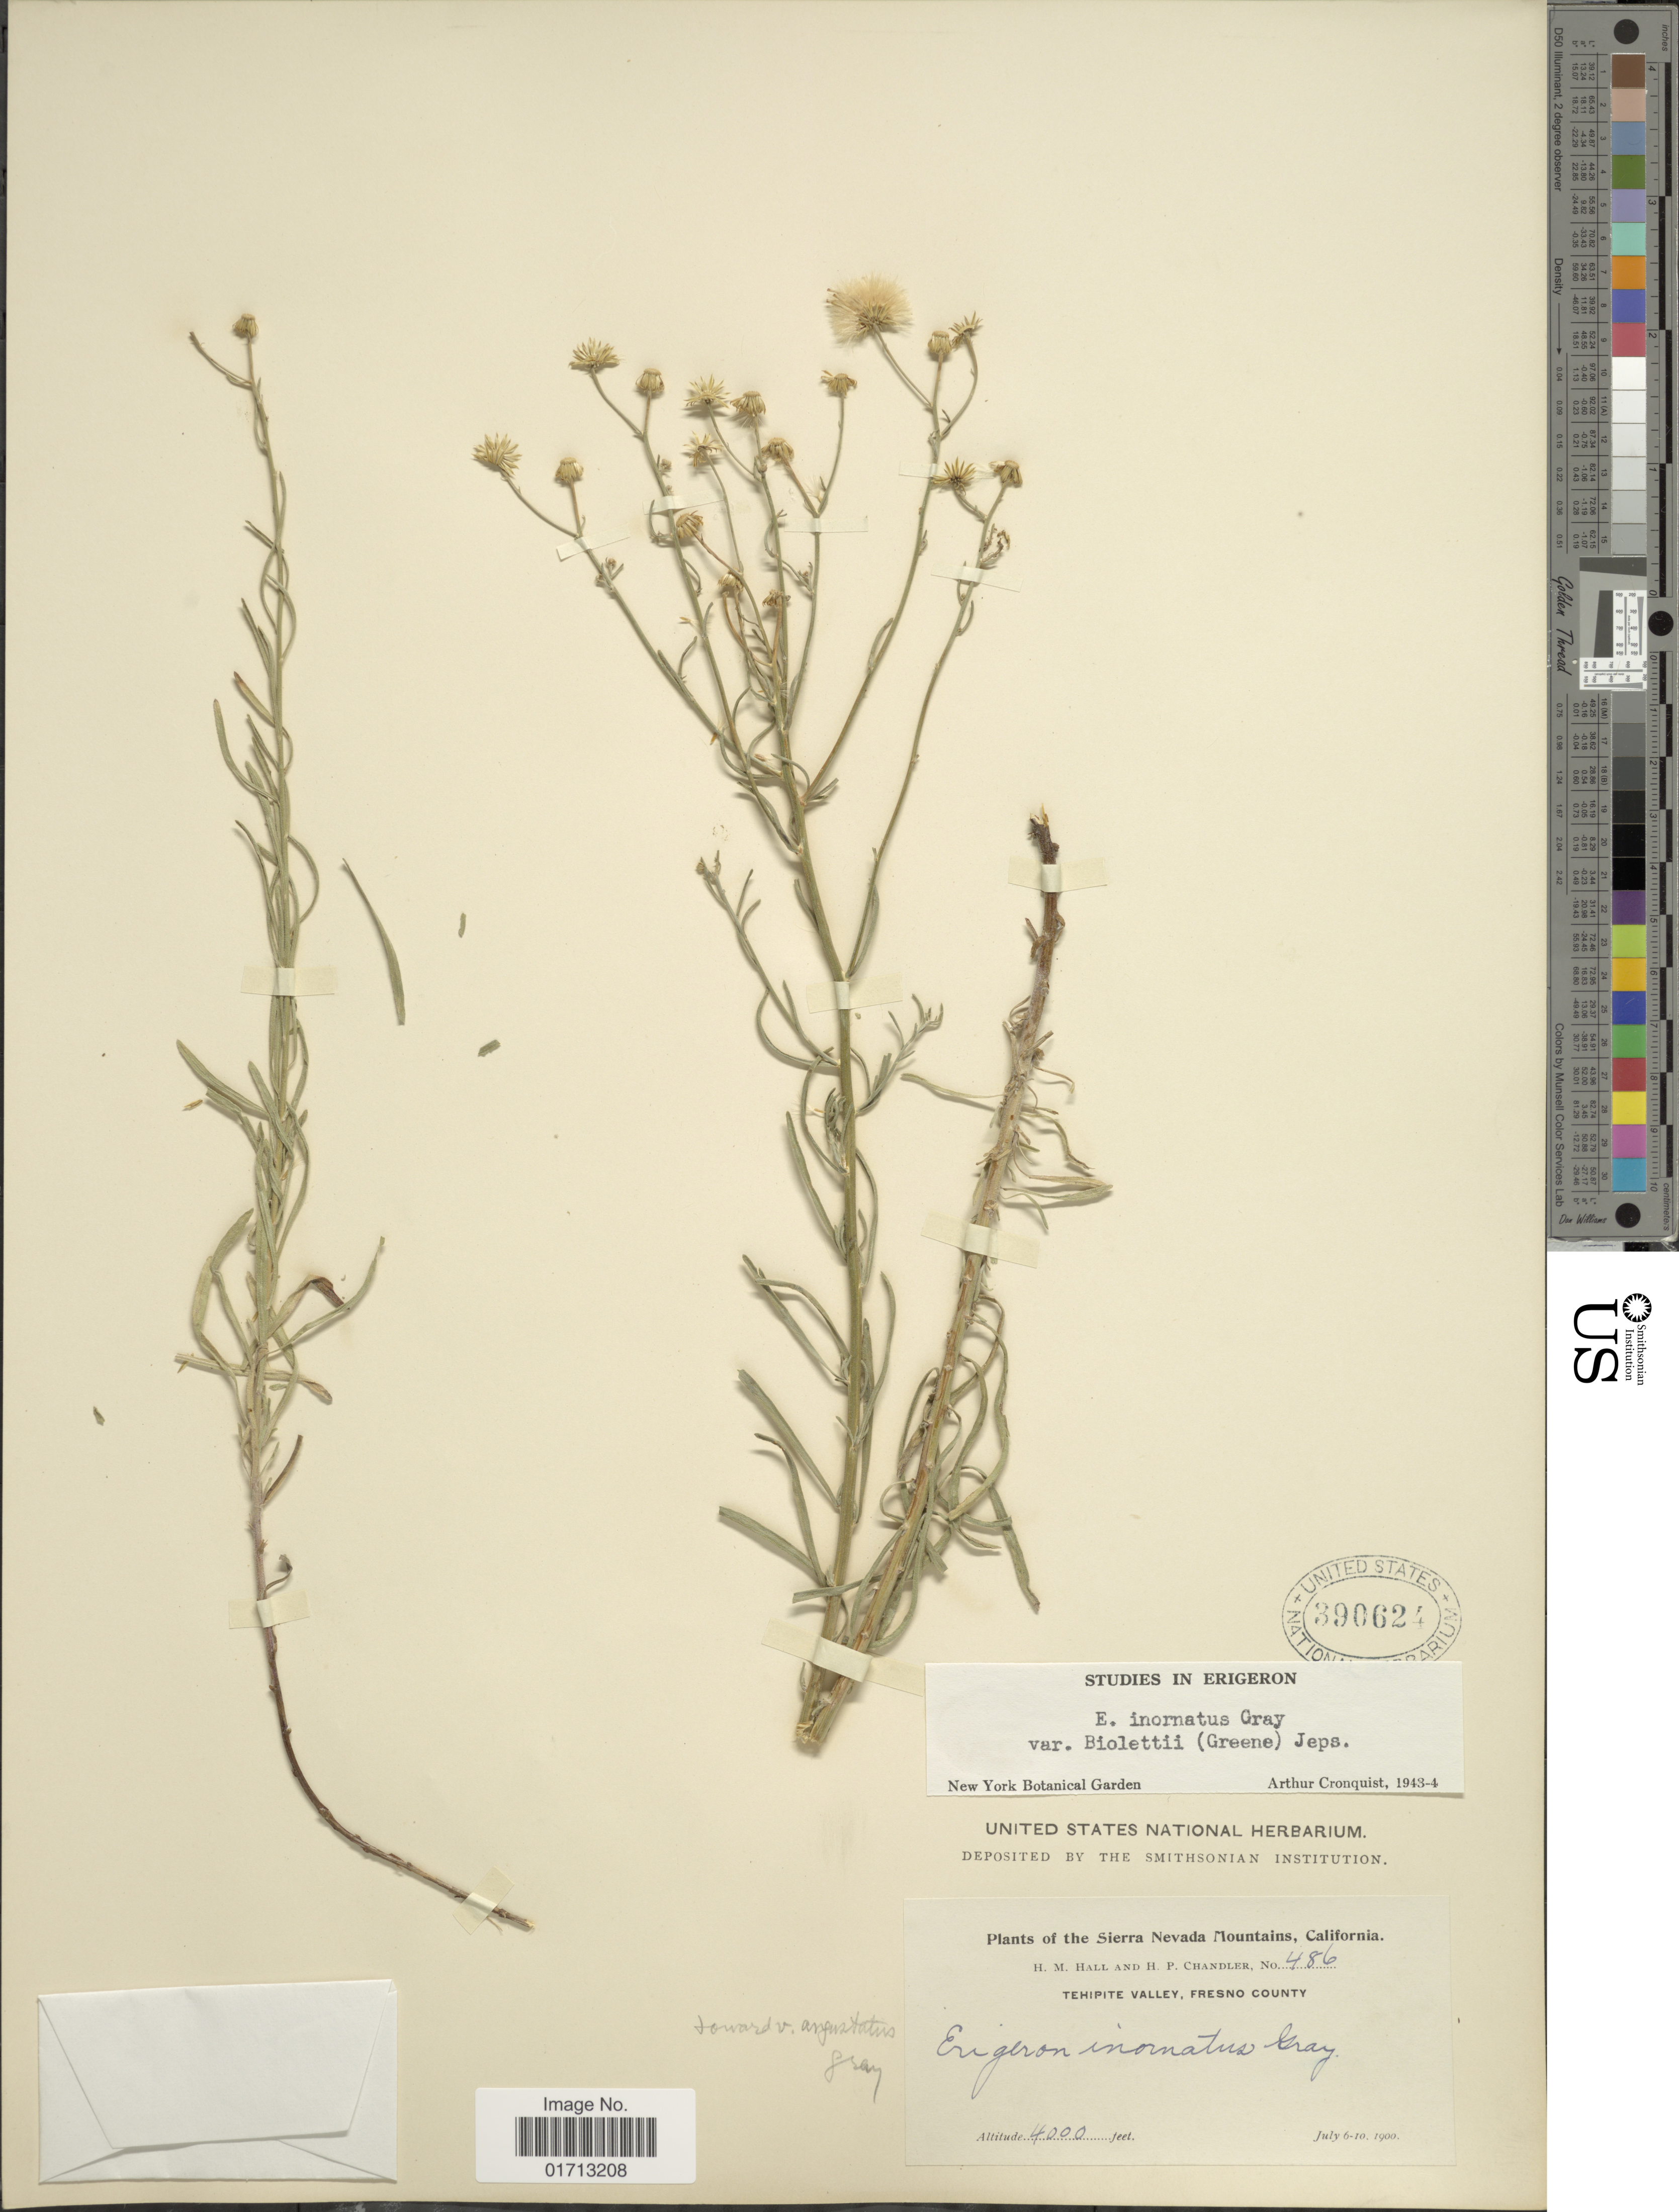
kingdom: Plantae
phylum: Tracheophyta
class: Magnoliopsida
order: Asterales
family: Asteraceae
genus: Erigeron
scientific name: Erigeron inornatus var. biolettii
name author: (Greene) Jeps.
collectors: H. M. Hall & H. Chandler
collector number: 486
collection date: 1900-07-06/1900-07-10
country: United States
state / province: California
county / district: Fresno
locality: Sierra Nevada Mountains. Tehipite Valley, Fresno County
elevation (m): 1219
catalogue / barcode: US 390624